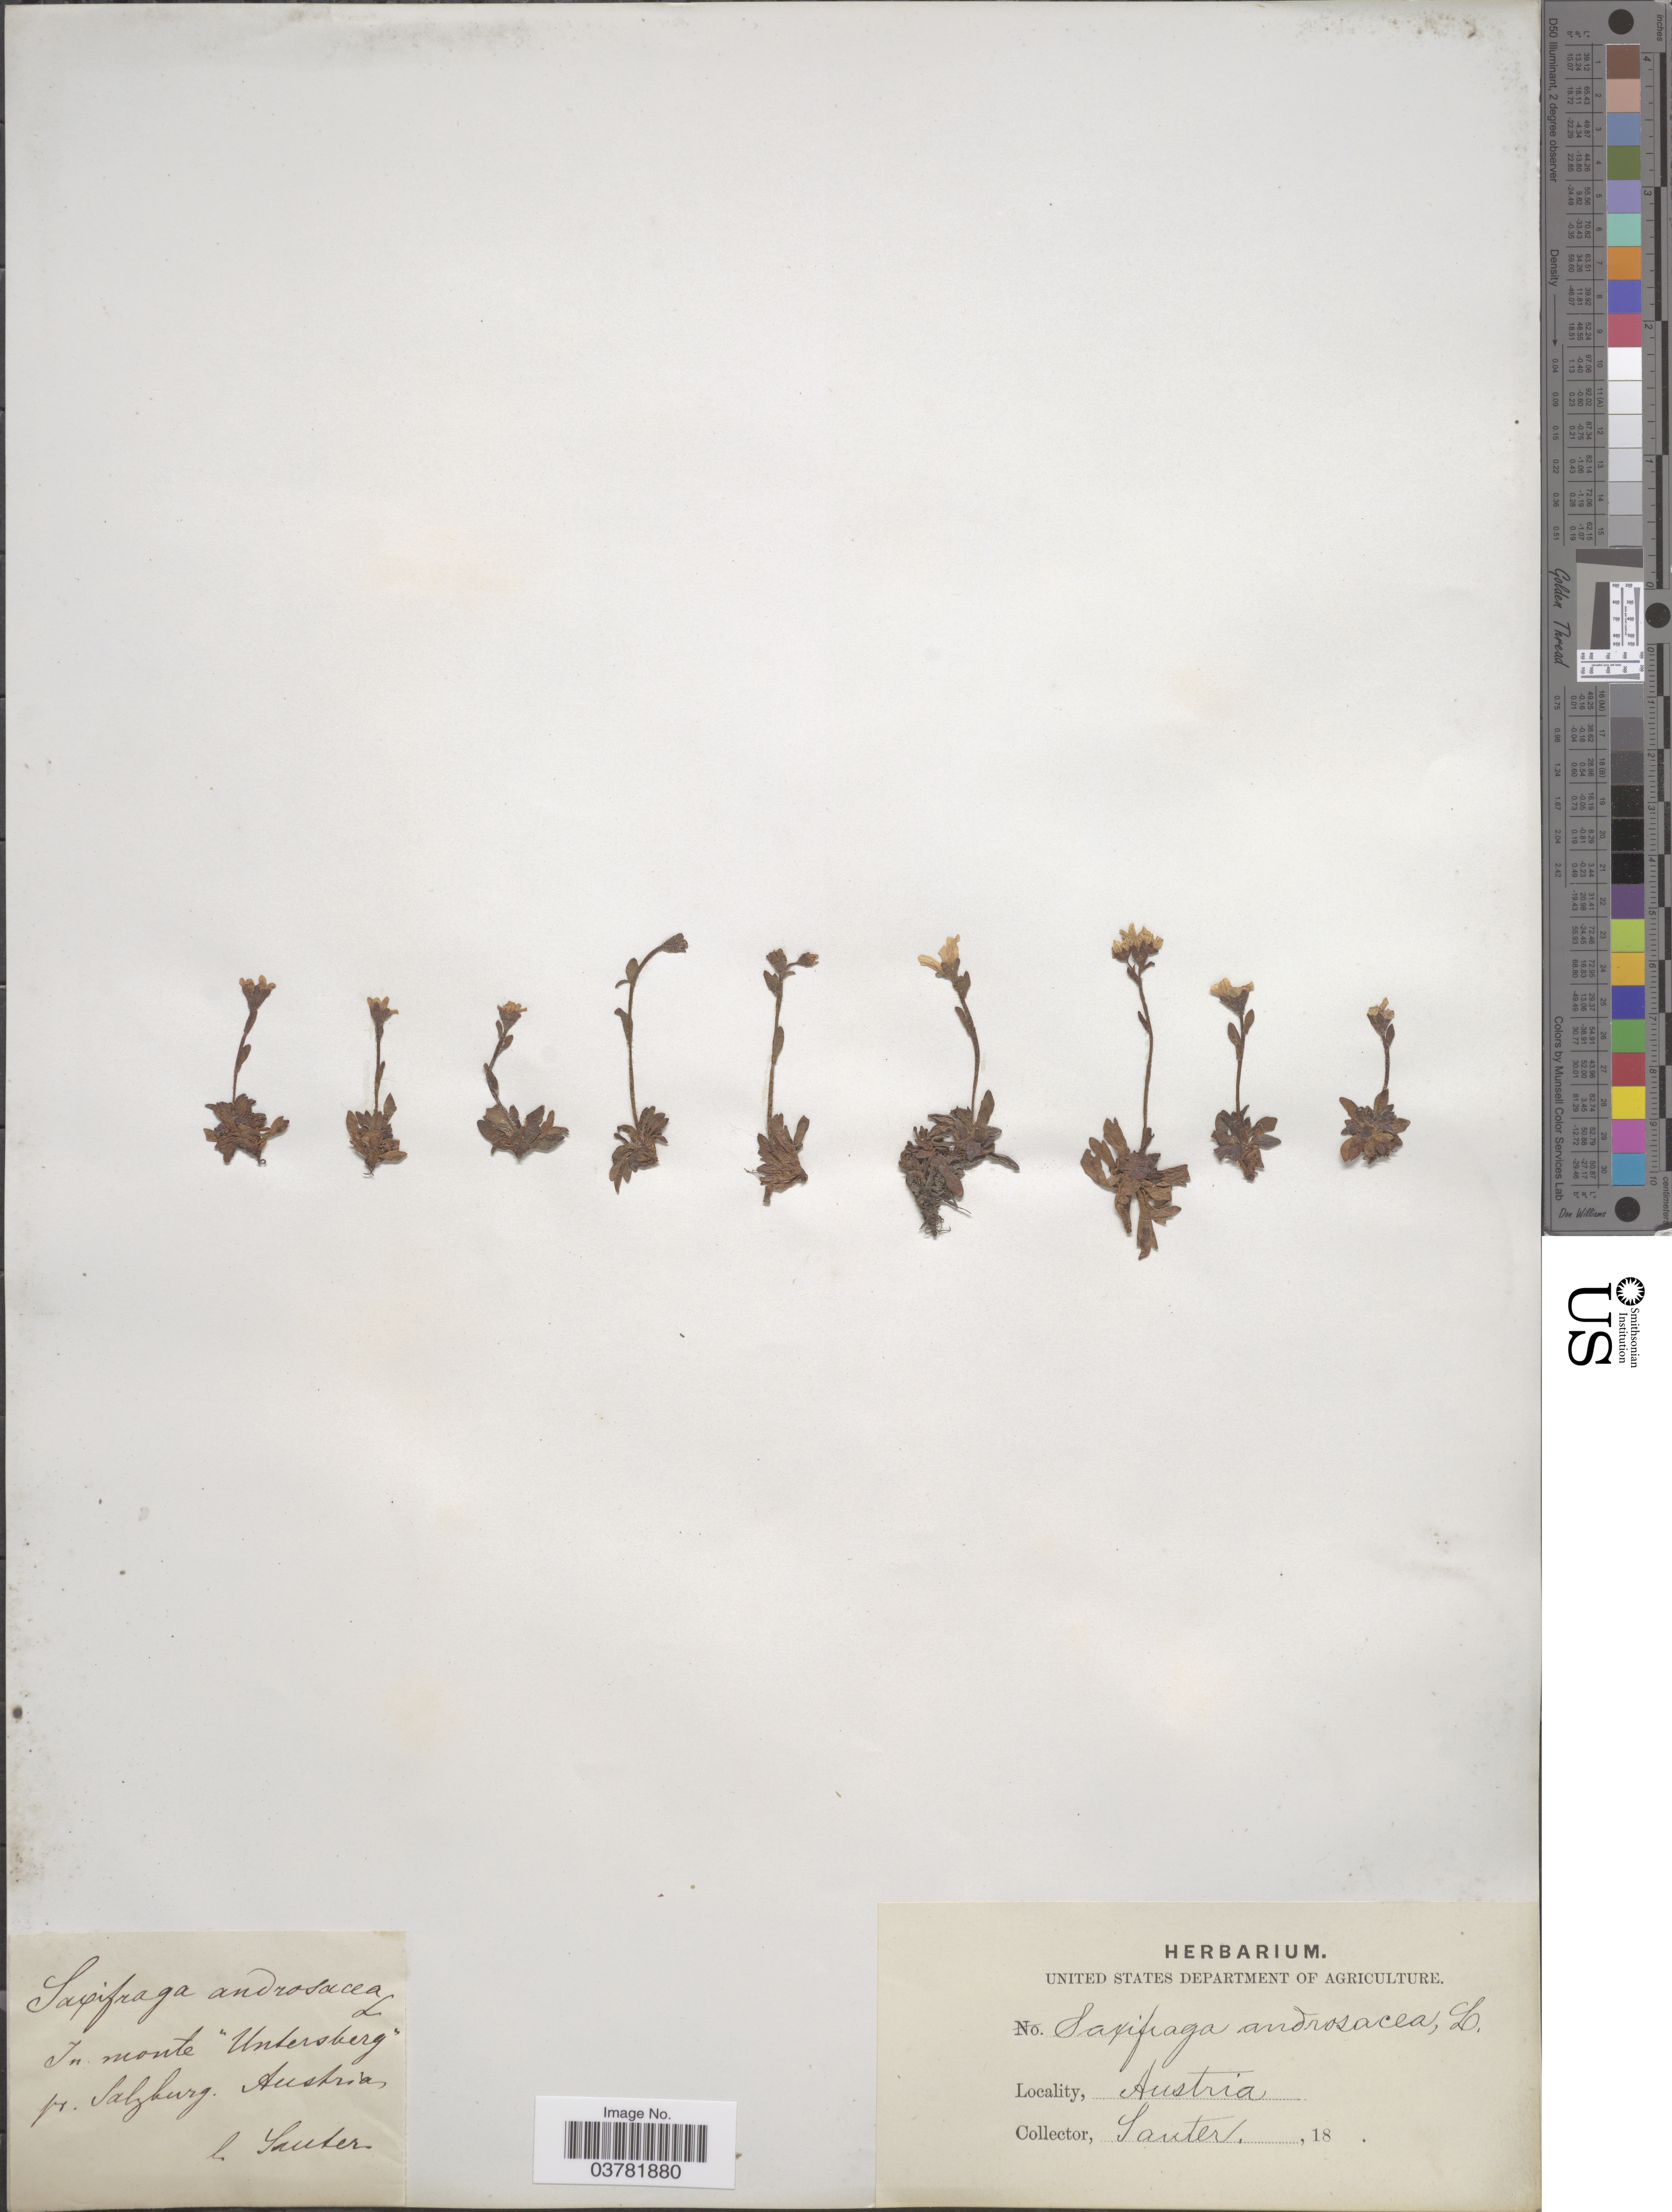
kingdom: Plantae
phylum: Tracheophyta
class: Magnoliopsida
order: Saxifragales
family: Saxifragaceae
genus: Saxifraga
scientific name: Saxifraga androsacea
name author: L.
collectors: -. Sauter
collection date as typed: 18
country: Austria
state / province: Salzburg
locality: In monte "Untersberg" pr. Salzburg.